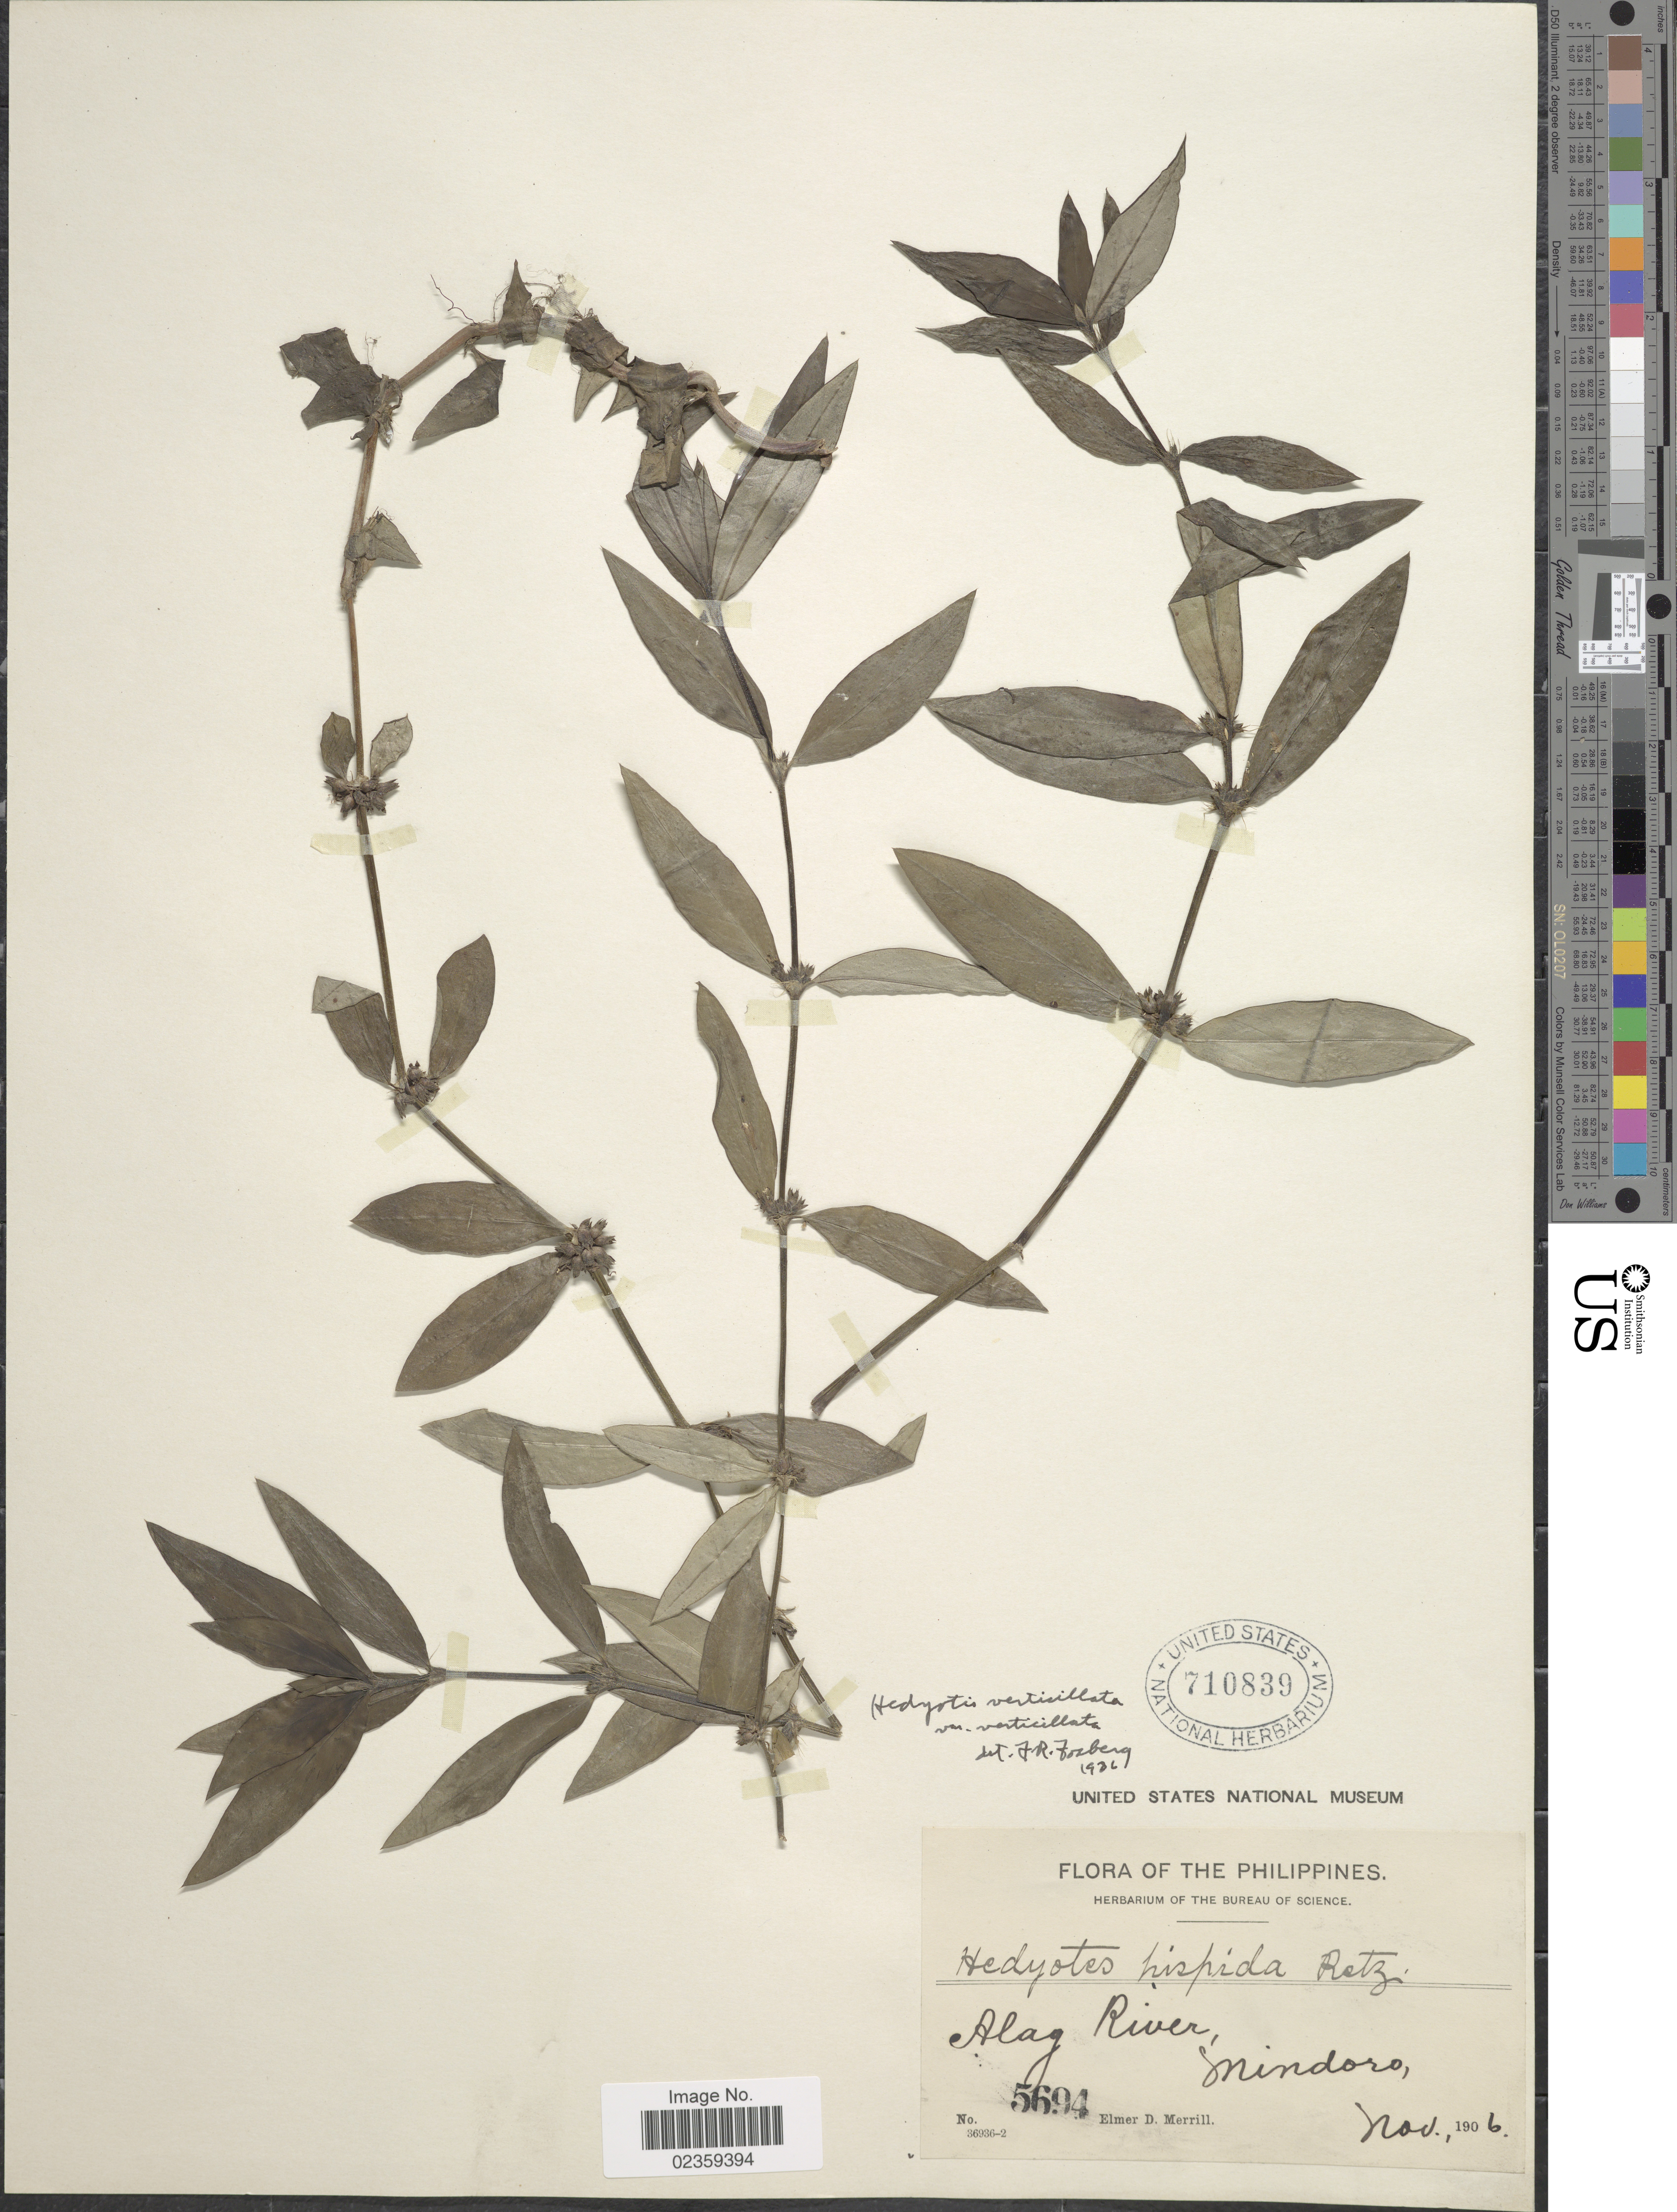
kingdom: Plantae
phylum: Tracheophyta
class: Magnoliopsida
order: Gentianales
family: Rubiaceae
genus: Oldenlandia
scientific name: Oldenlandia verticillata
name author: L.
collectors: E. D. Merrill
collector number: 5694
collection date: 1906-11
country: Philippines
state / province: Mimaropa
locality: Alag River, Mindoro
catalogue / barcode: US 710839